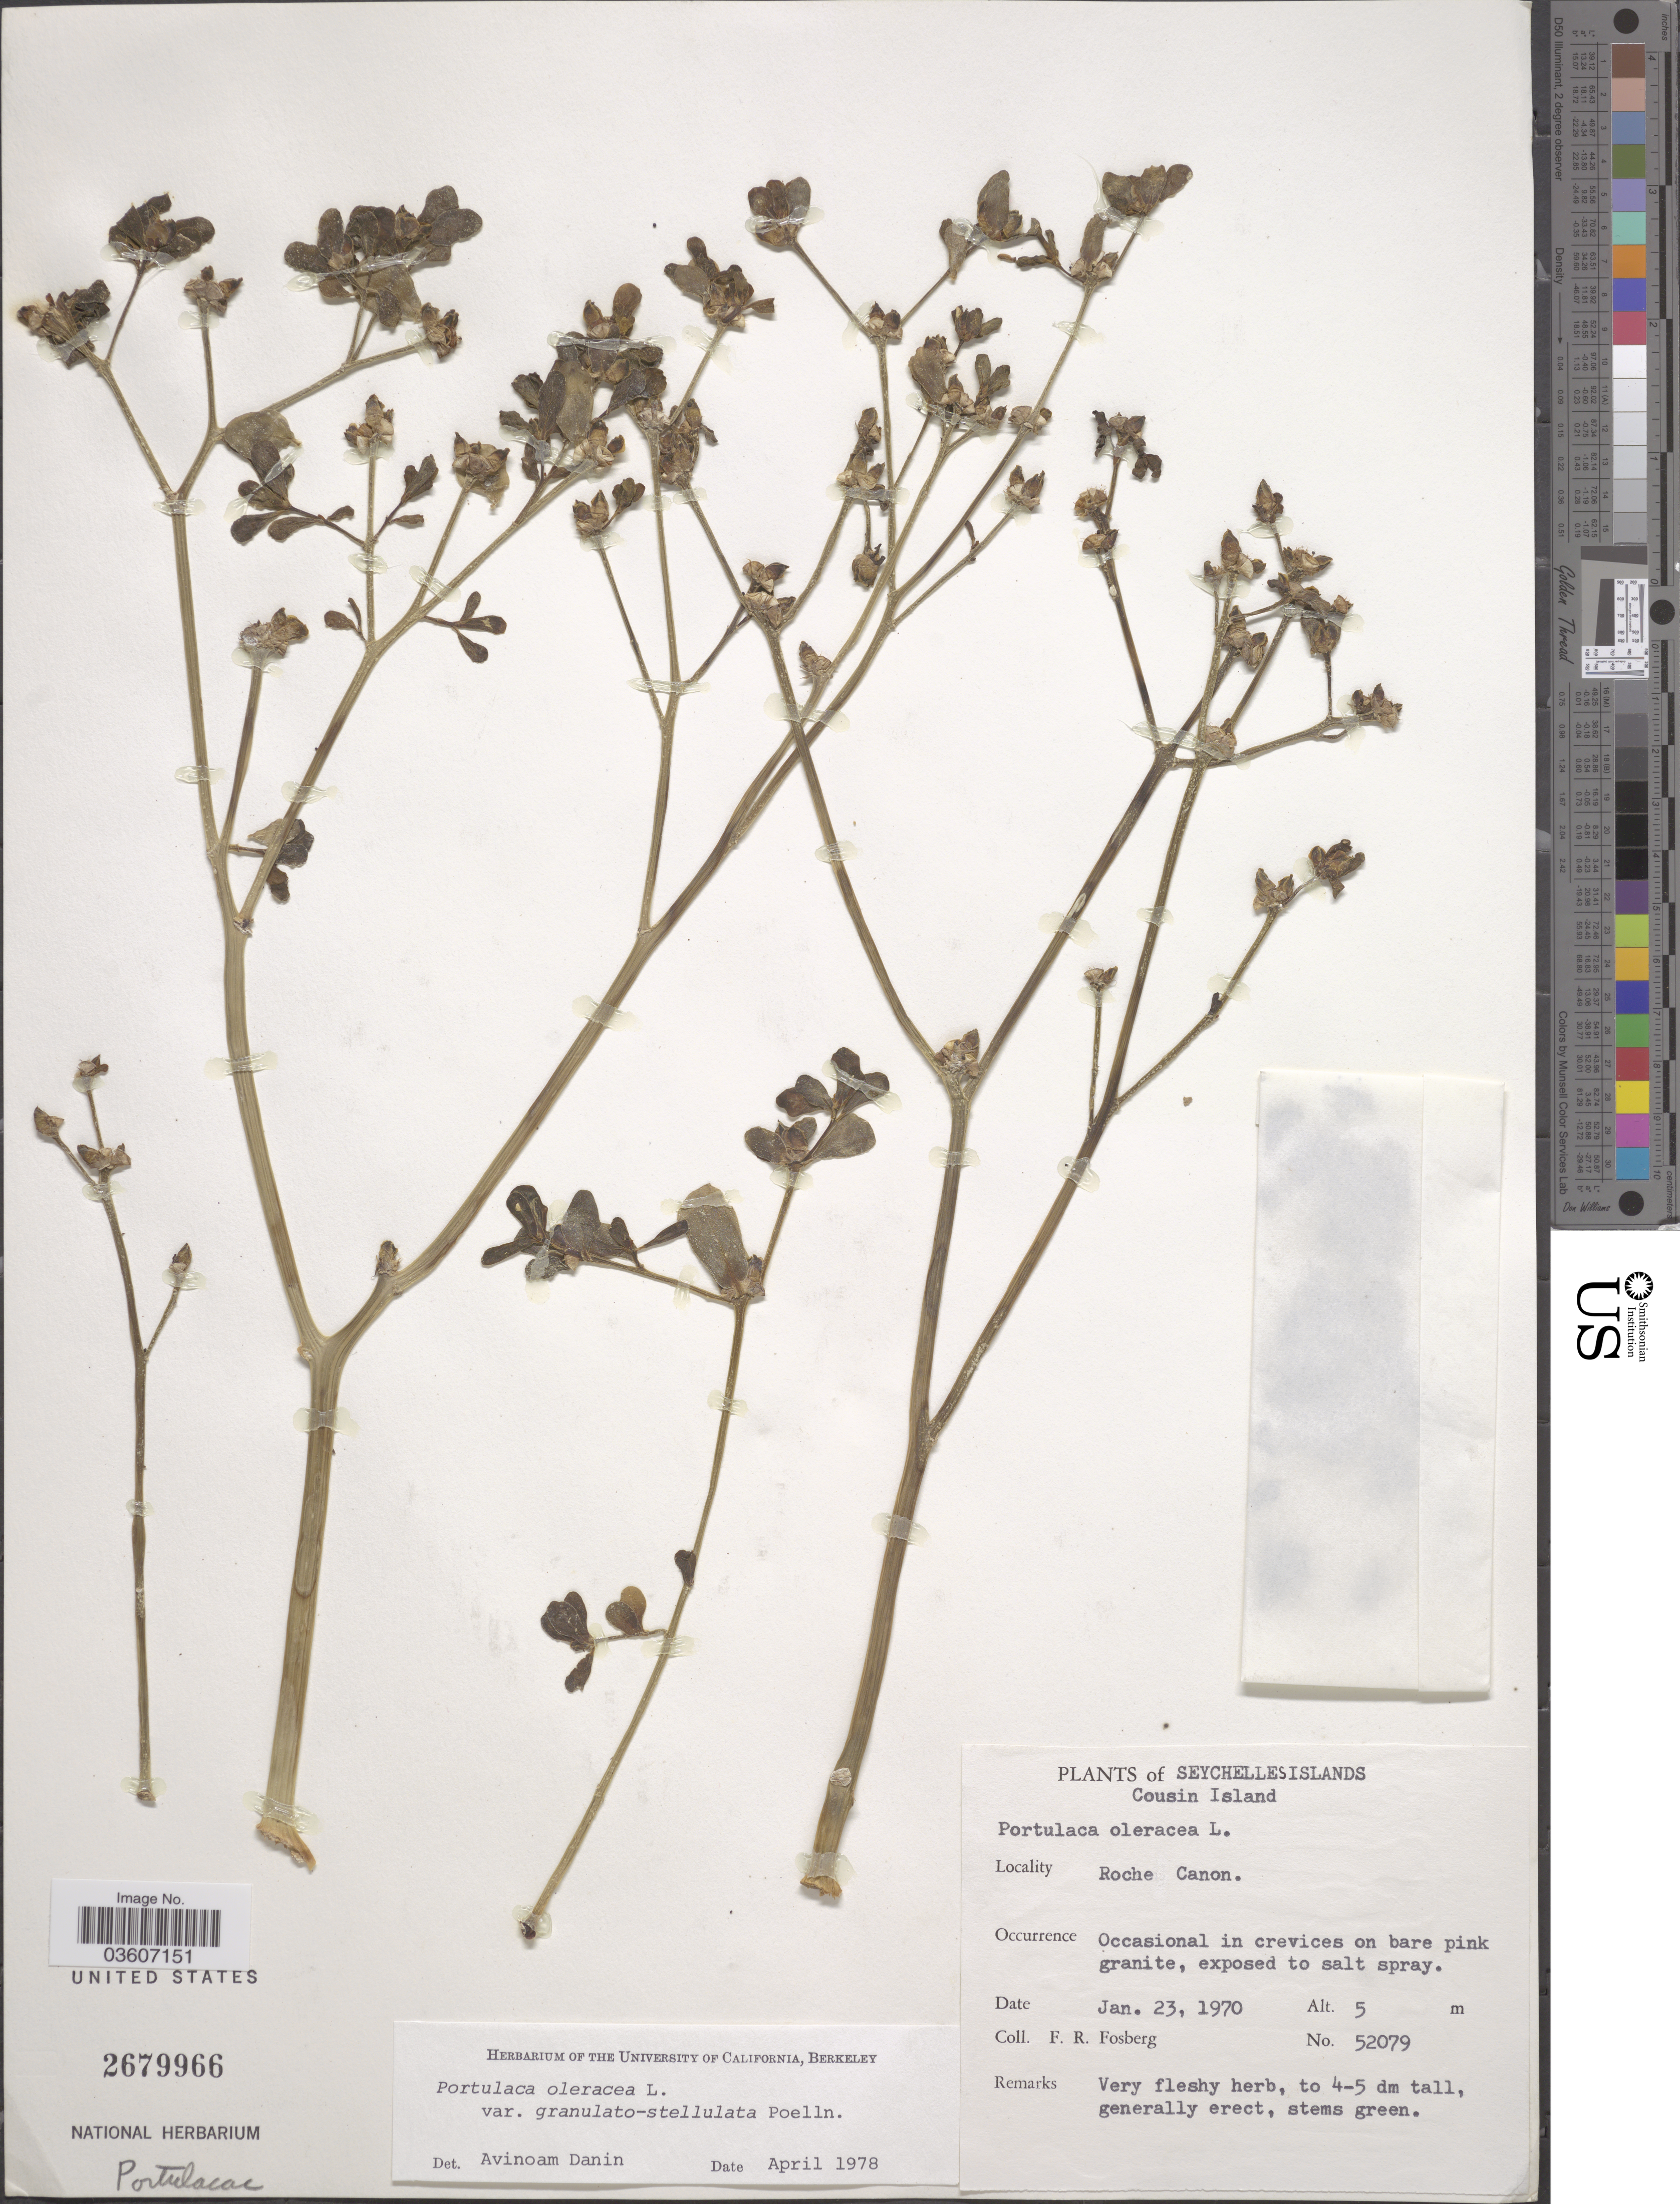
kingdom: Plantae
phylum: Tracheophyta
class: Magnoliopsida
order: Caryophyllales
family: Portulacaceae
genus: Portulaca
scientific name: Portulaca oleracea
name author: L.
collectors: F. R. Fosberg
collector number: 52079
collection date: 1970-01-23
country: Seychelles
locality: Cousin Island. Roche Canon.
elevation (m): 5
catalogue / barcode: US 2679966